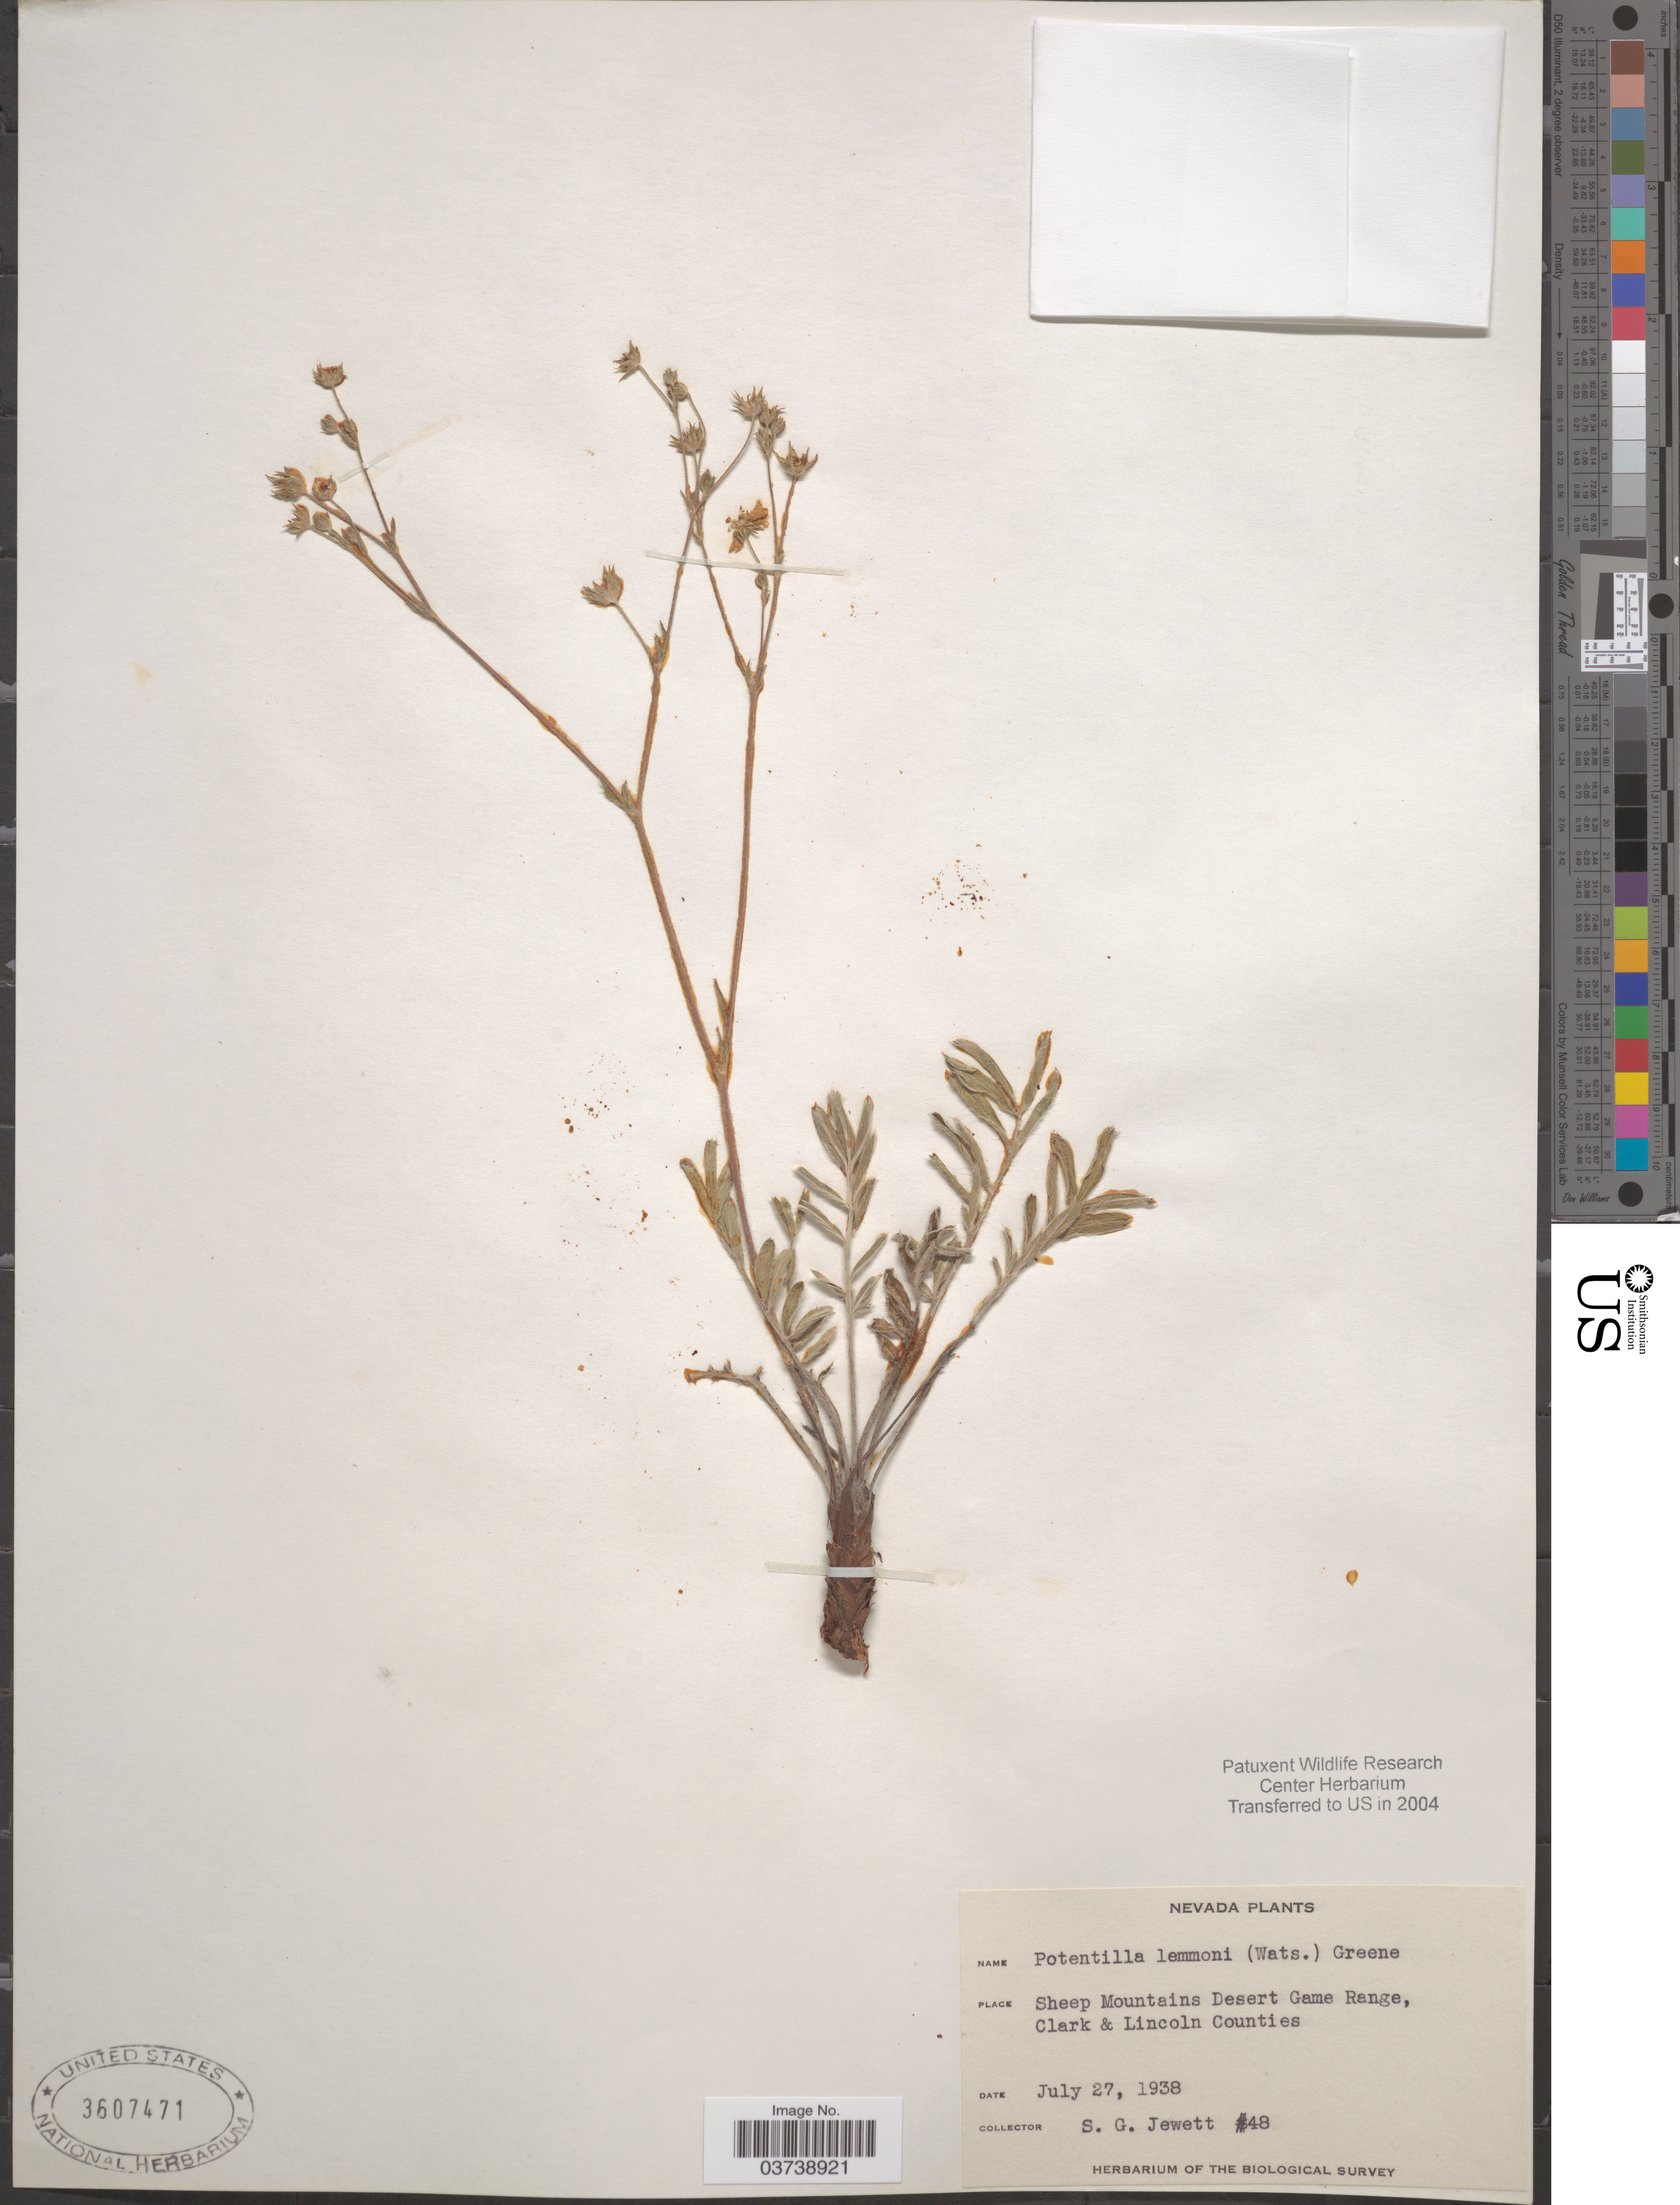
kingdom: Plantae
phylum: Tracheophyta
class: Magnoliopsida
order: Rosales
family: Rosaceae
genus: Potentilla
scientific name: Potentilla crinita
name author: A. Gray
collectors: S. Jewett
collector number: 48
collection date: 1938-07-27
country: United States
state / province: Nevada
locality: Sheep Mountains Desert Game Range, Clark & Lincoln Counties.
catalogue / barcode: US 3607471